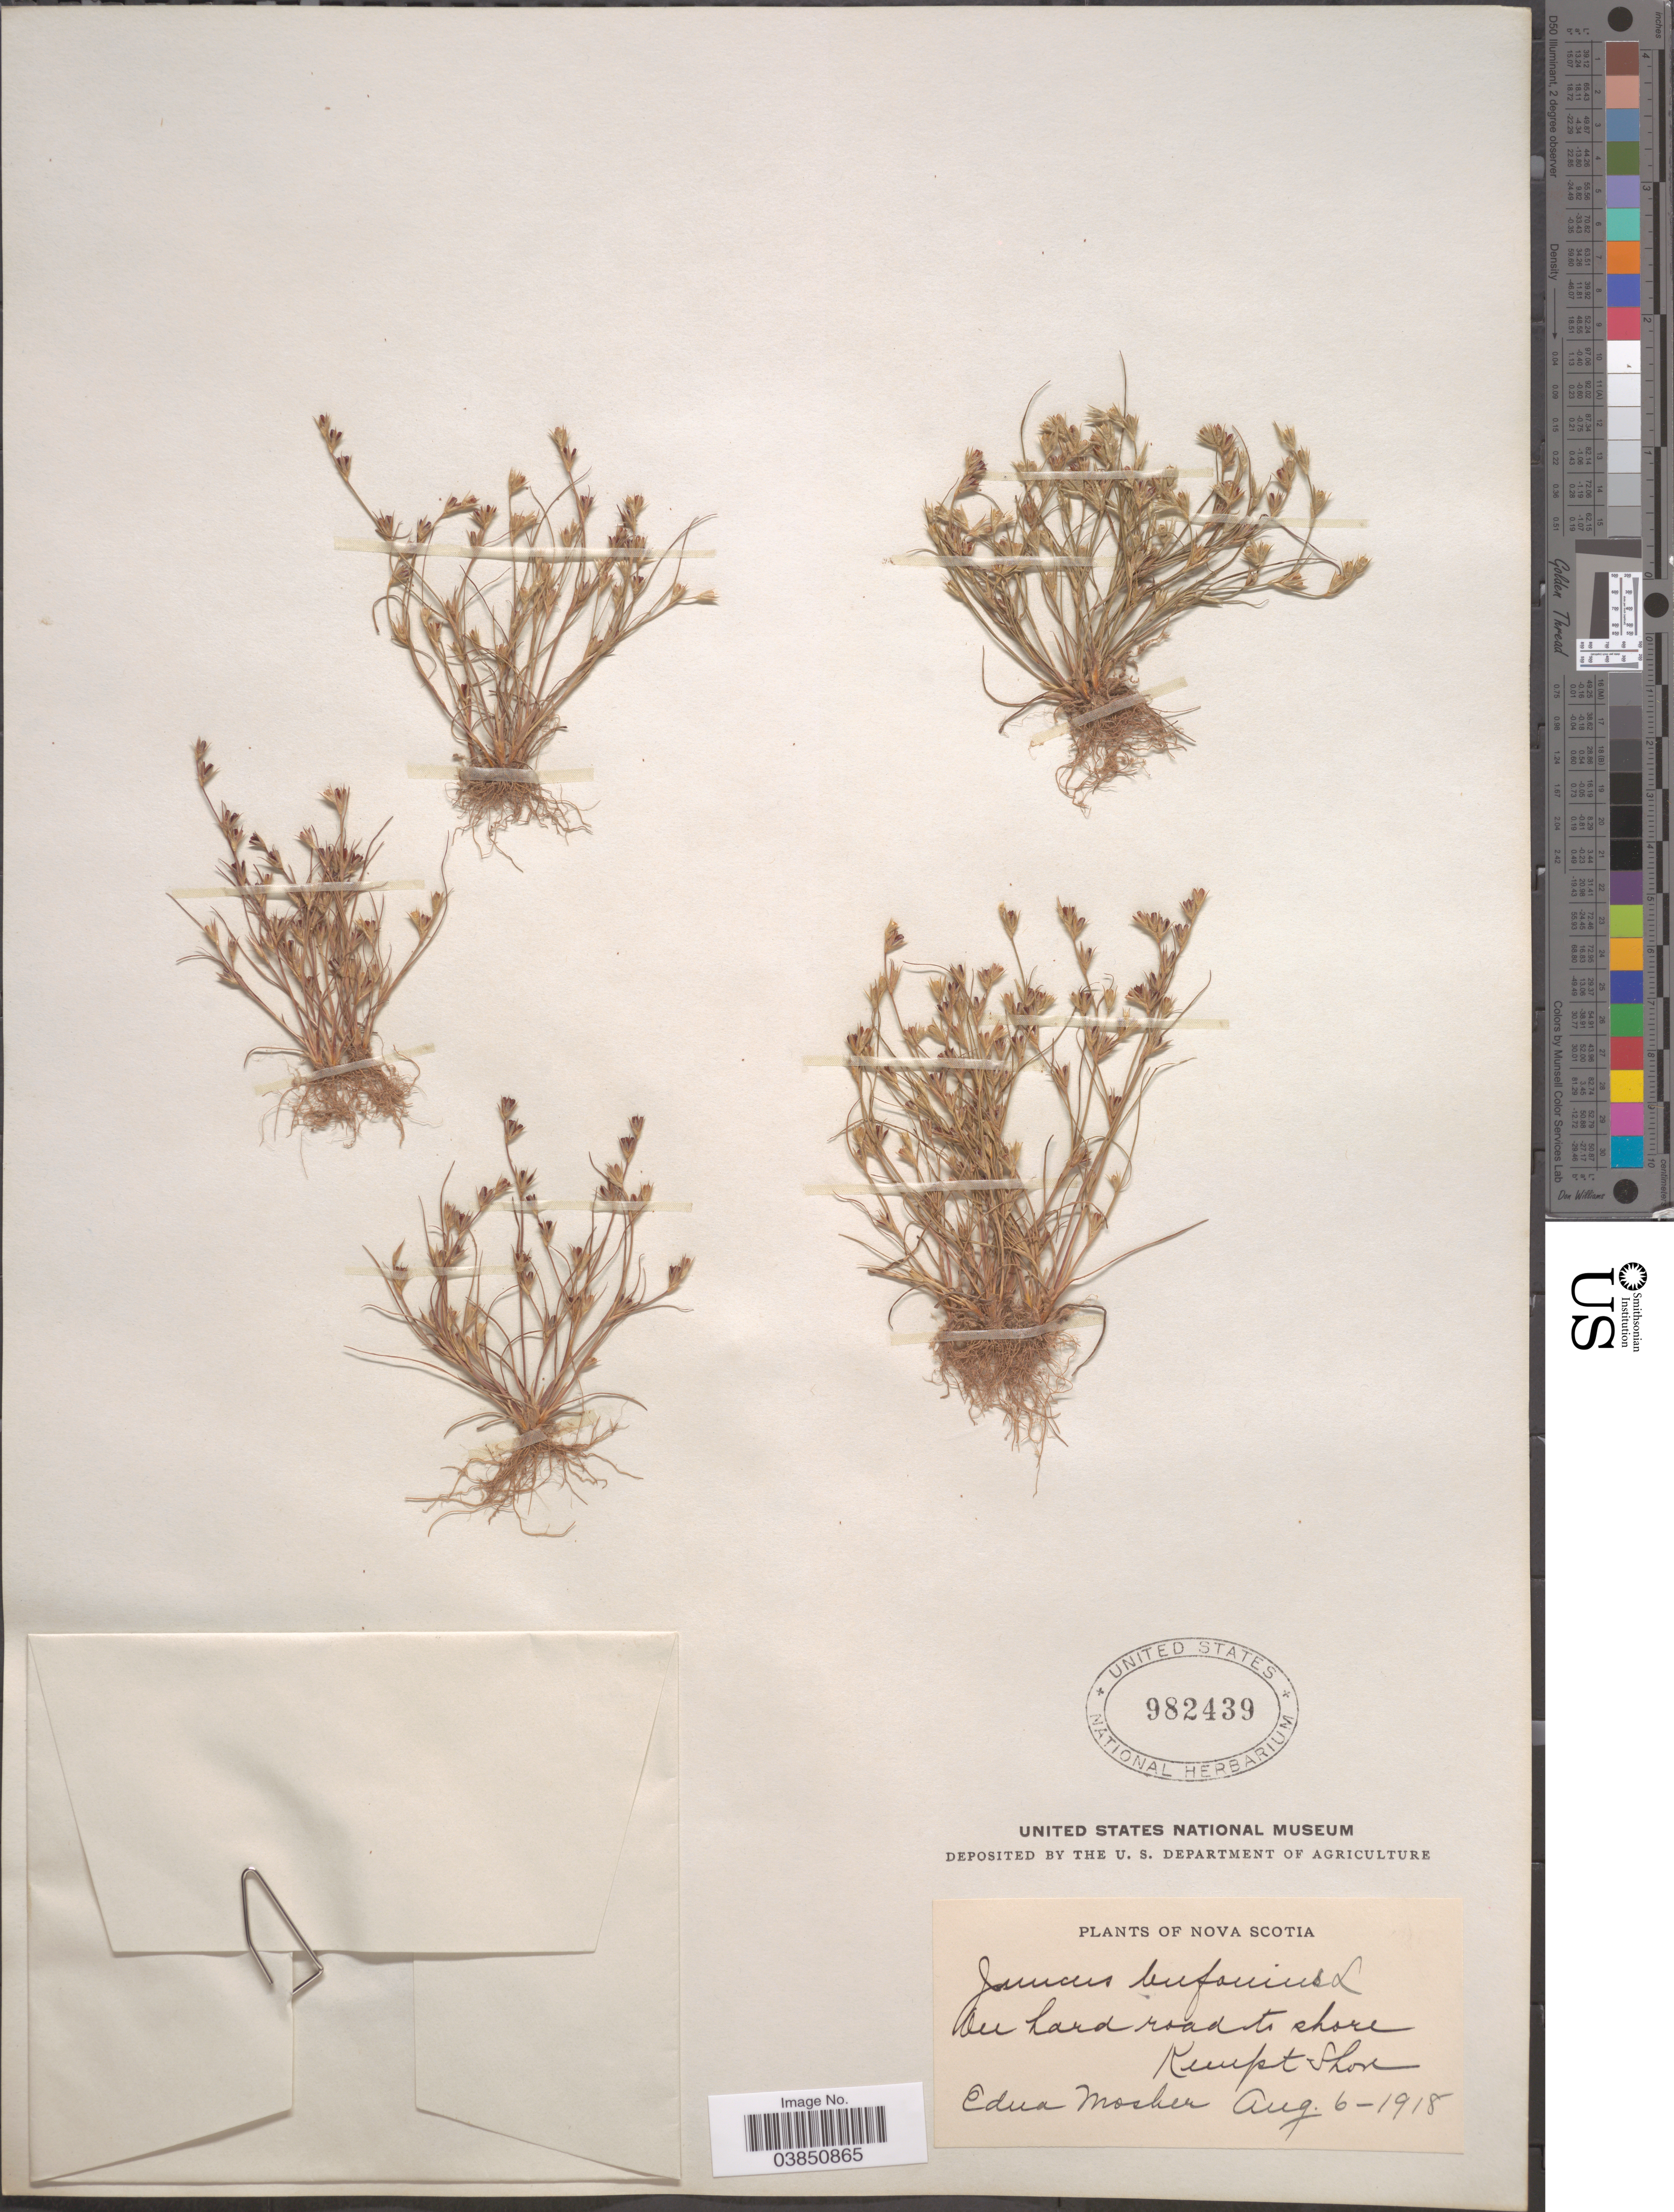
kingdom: Plantae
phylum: Tracheophyta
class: Liliopsida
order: Poales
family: Juncaceae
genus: Juncus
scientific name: Juncus bufonius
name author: L.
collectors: E. Mosher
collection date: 1918-08-06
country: Canada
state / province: Nova Scotia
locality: On hard road to shore Kempt Shore.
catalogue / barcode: US 982439